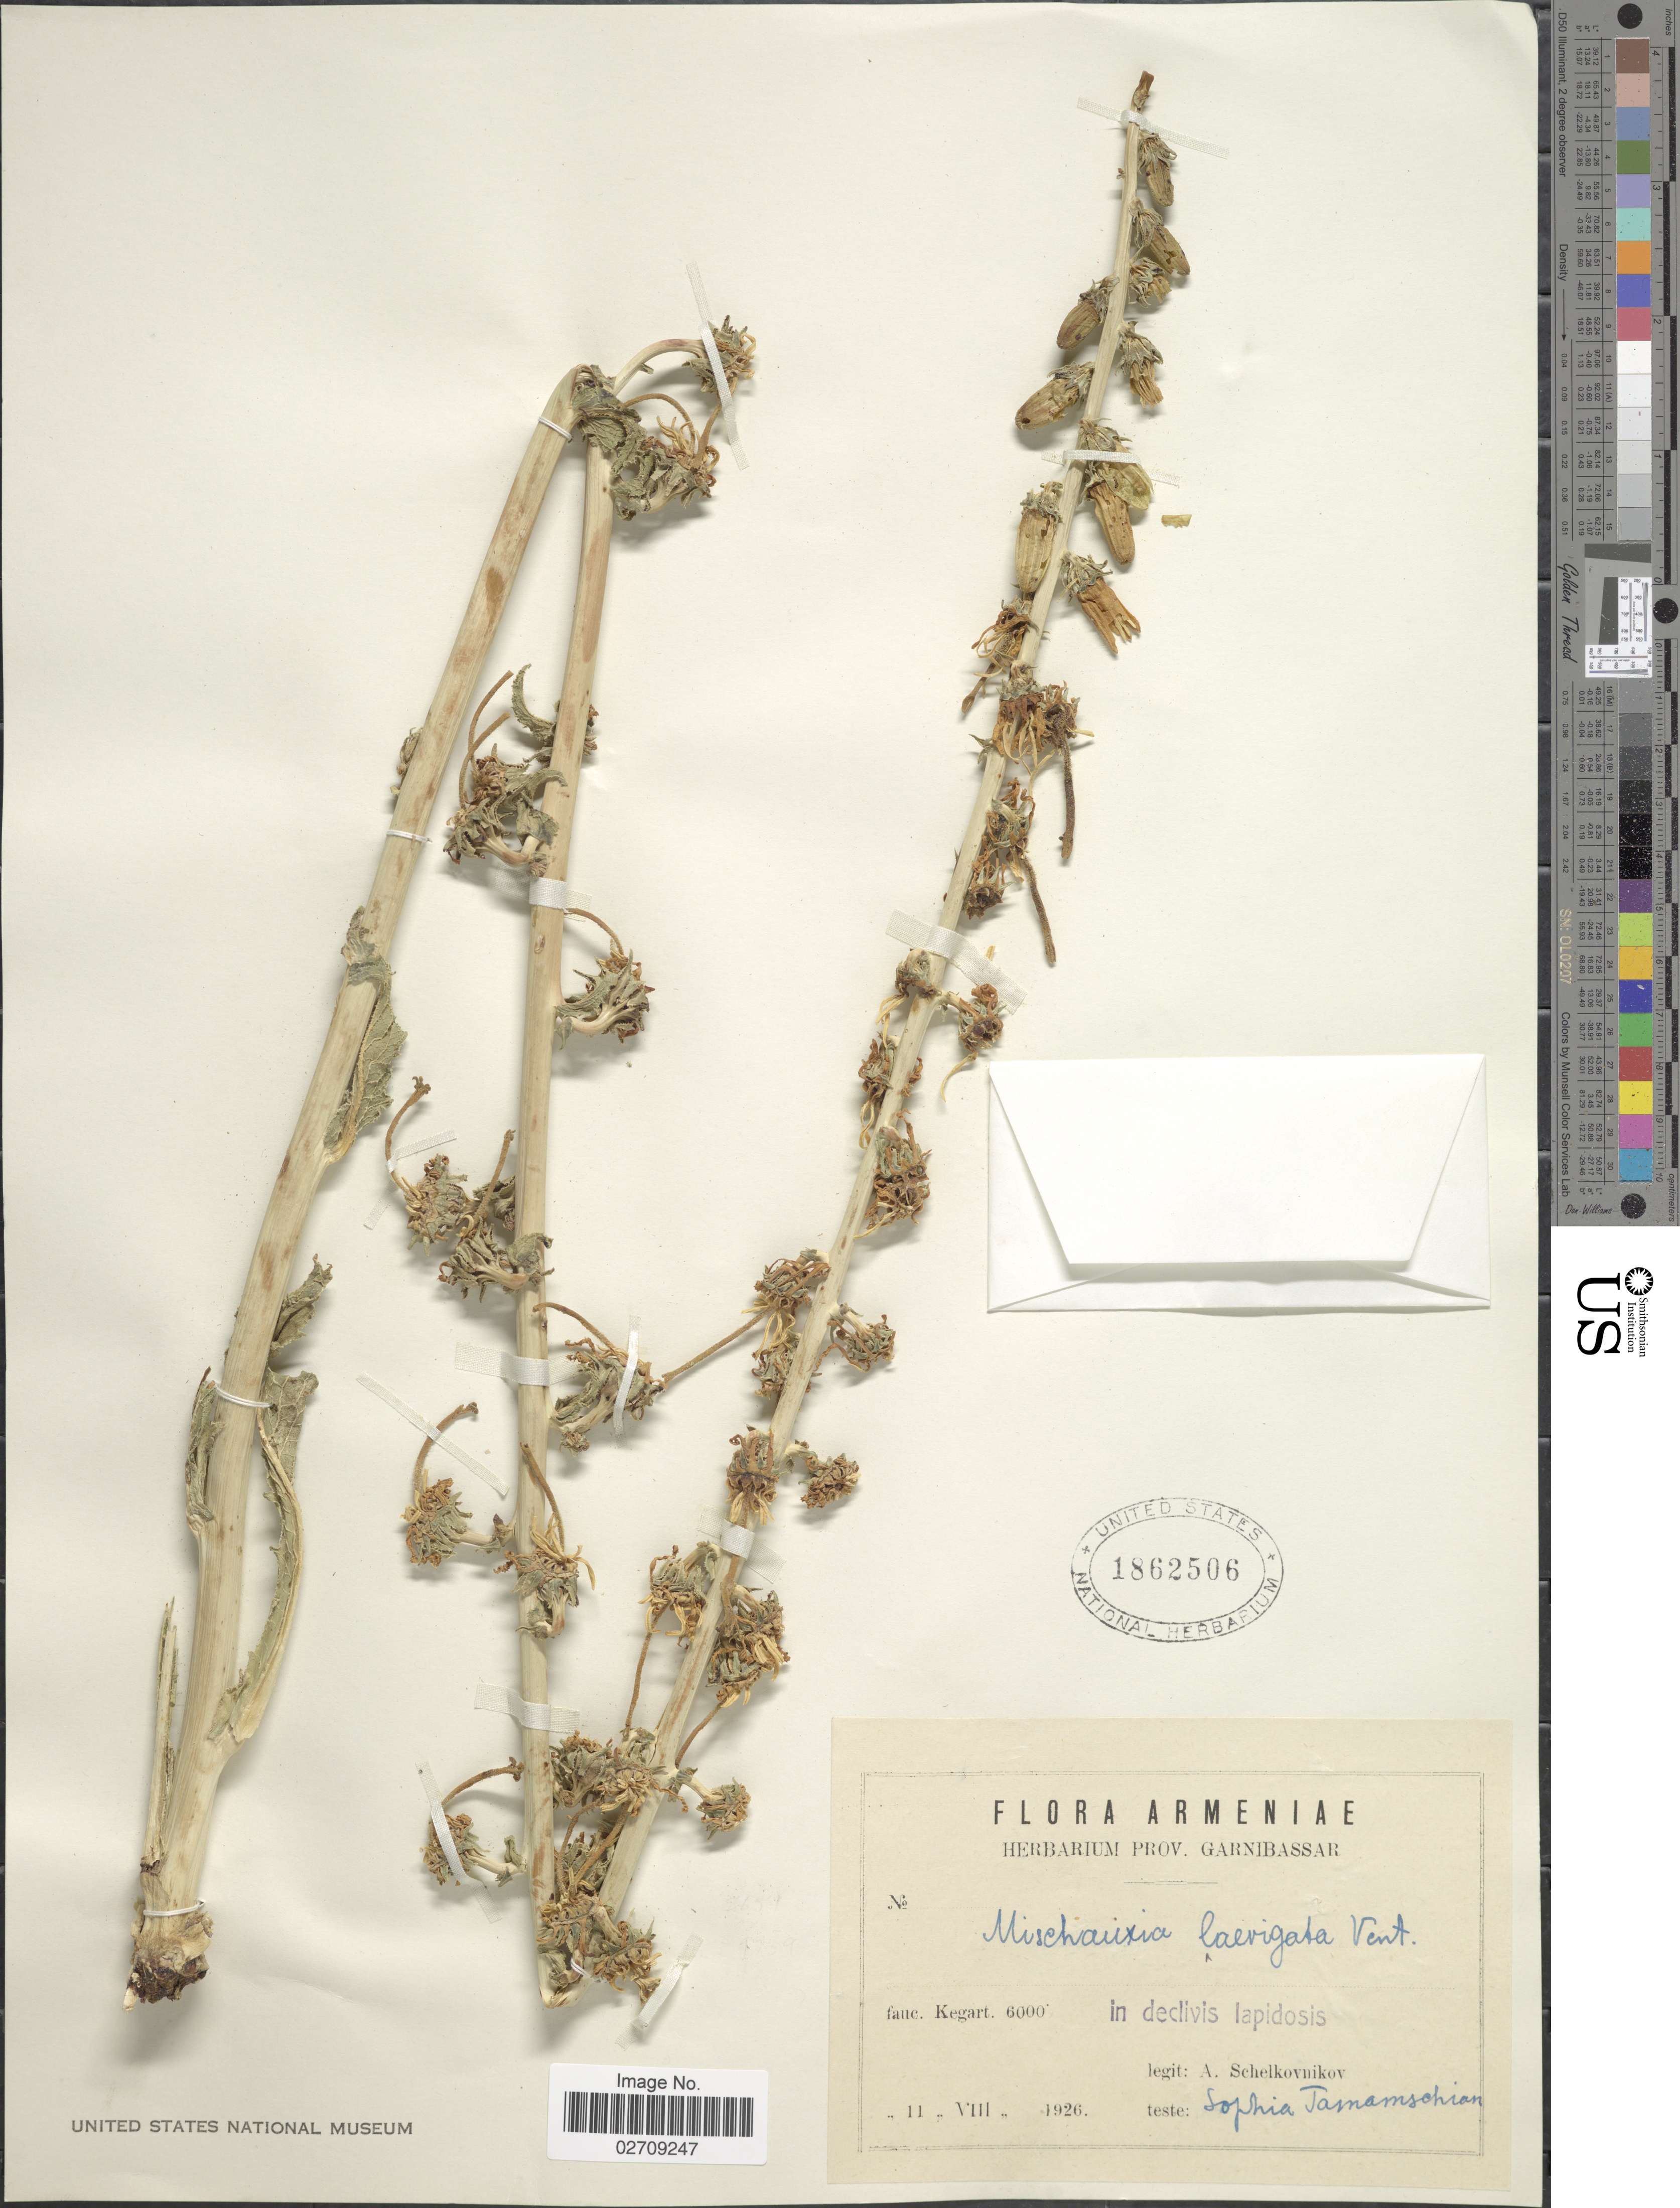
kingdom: Plantae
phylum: Tracheophyta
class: Magnoliopsida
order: Asterales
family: Campanulaceae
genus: Michauxia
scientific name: Michauxia laevigata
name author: Vent.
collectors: A. B. Schelkovnikov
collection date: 1926-08-11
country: Armenia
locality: Armeniae. fauc. Kegart. In declivis lapidosis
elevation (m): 1829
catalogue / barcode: US 1862506